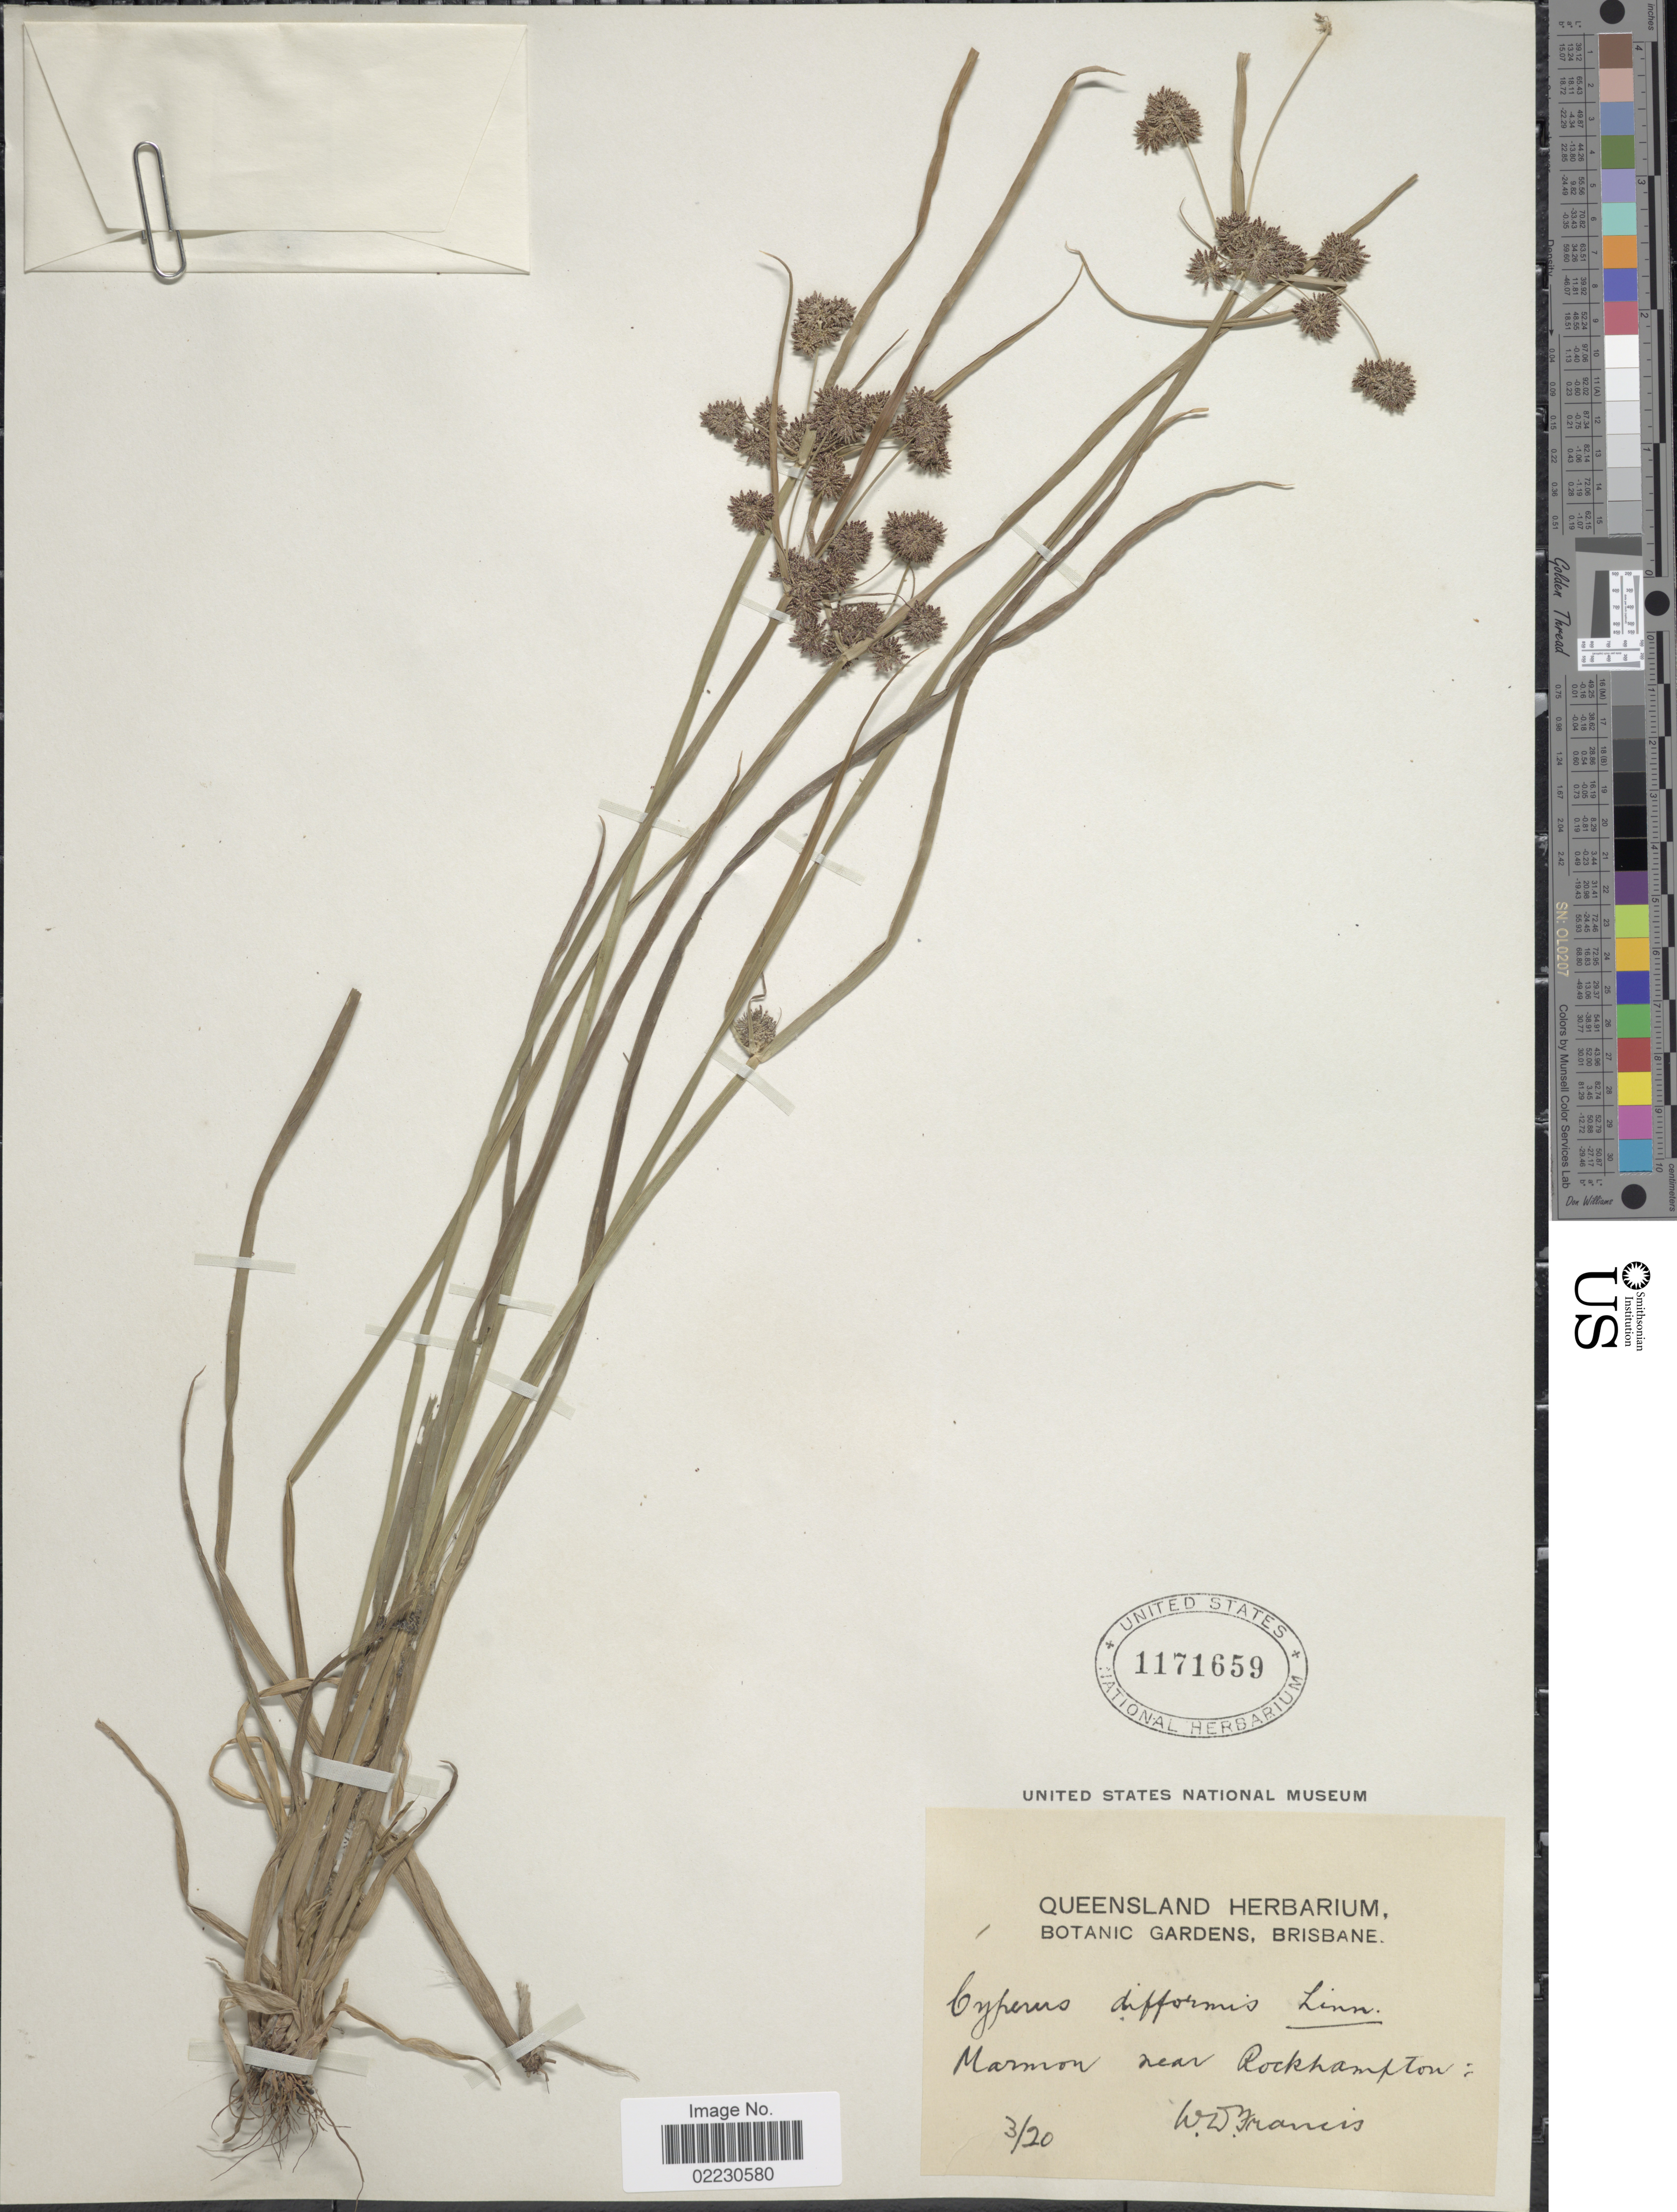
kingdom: Plantae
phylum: Tracheophyta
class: Liliopsida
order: Poales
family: Cyperaceae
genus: Cyperus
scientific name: Cyperus difformis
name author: L.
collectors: W. Francis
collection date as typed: Transcribed d/m/y: /3/20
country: Australia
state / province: Queensland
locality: Marmon near Rockhampton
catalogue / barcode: US 1171659